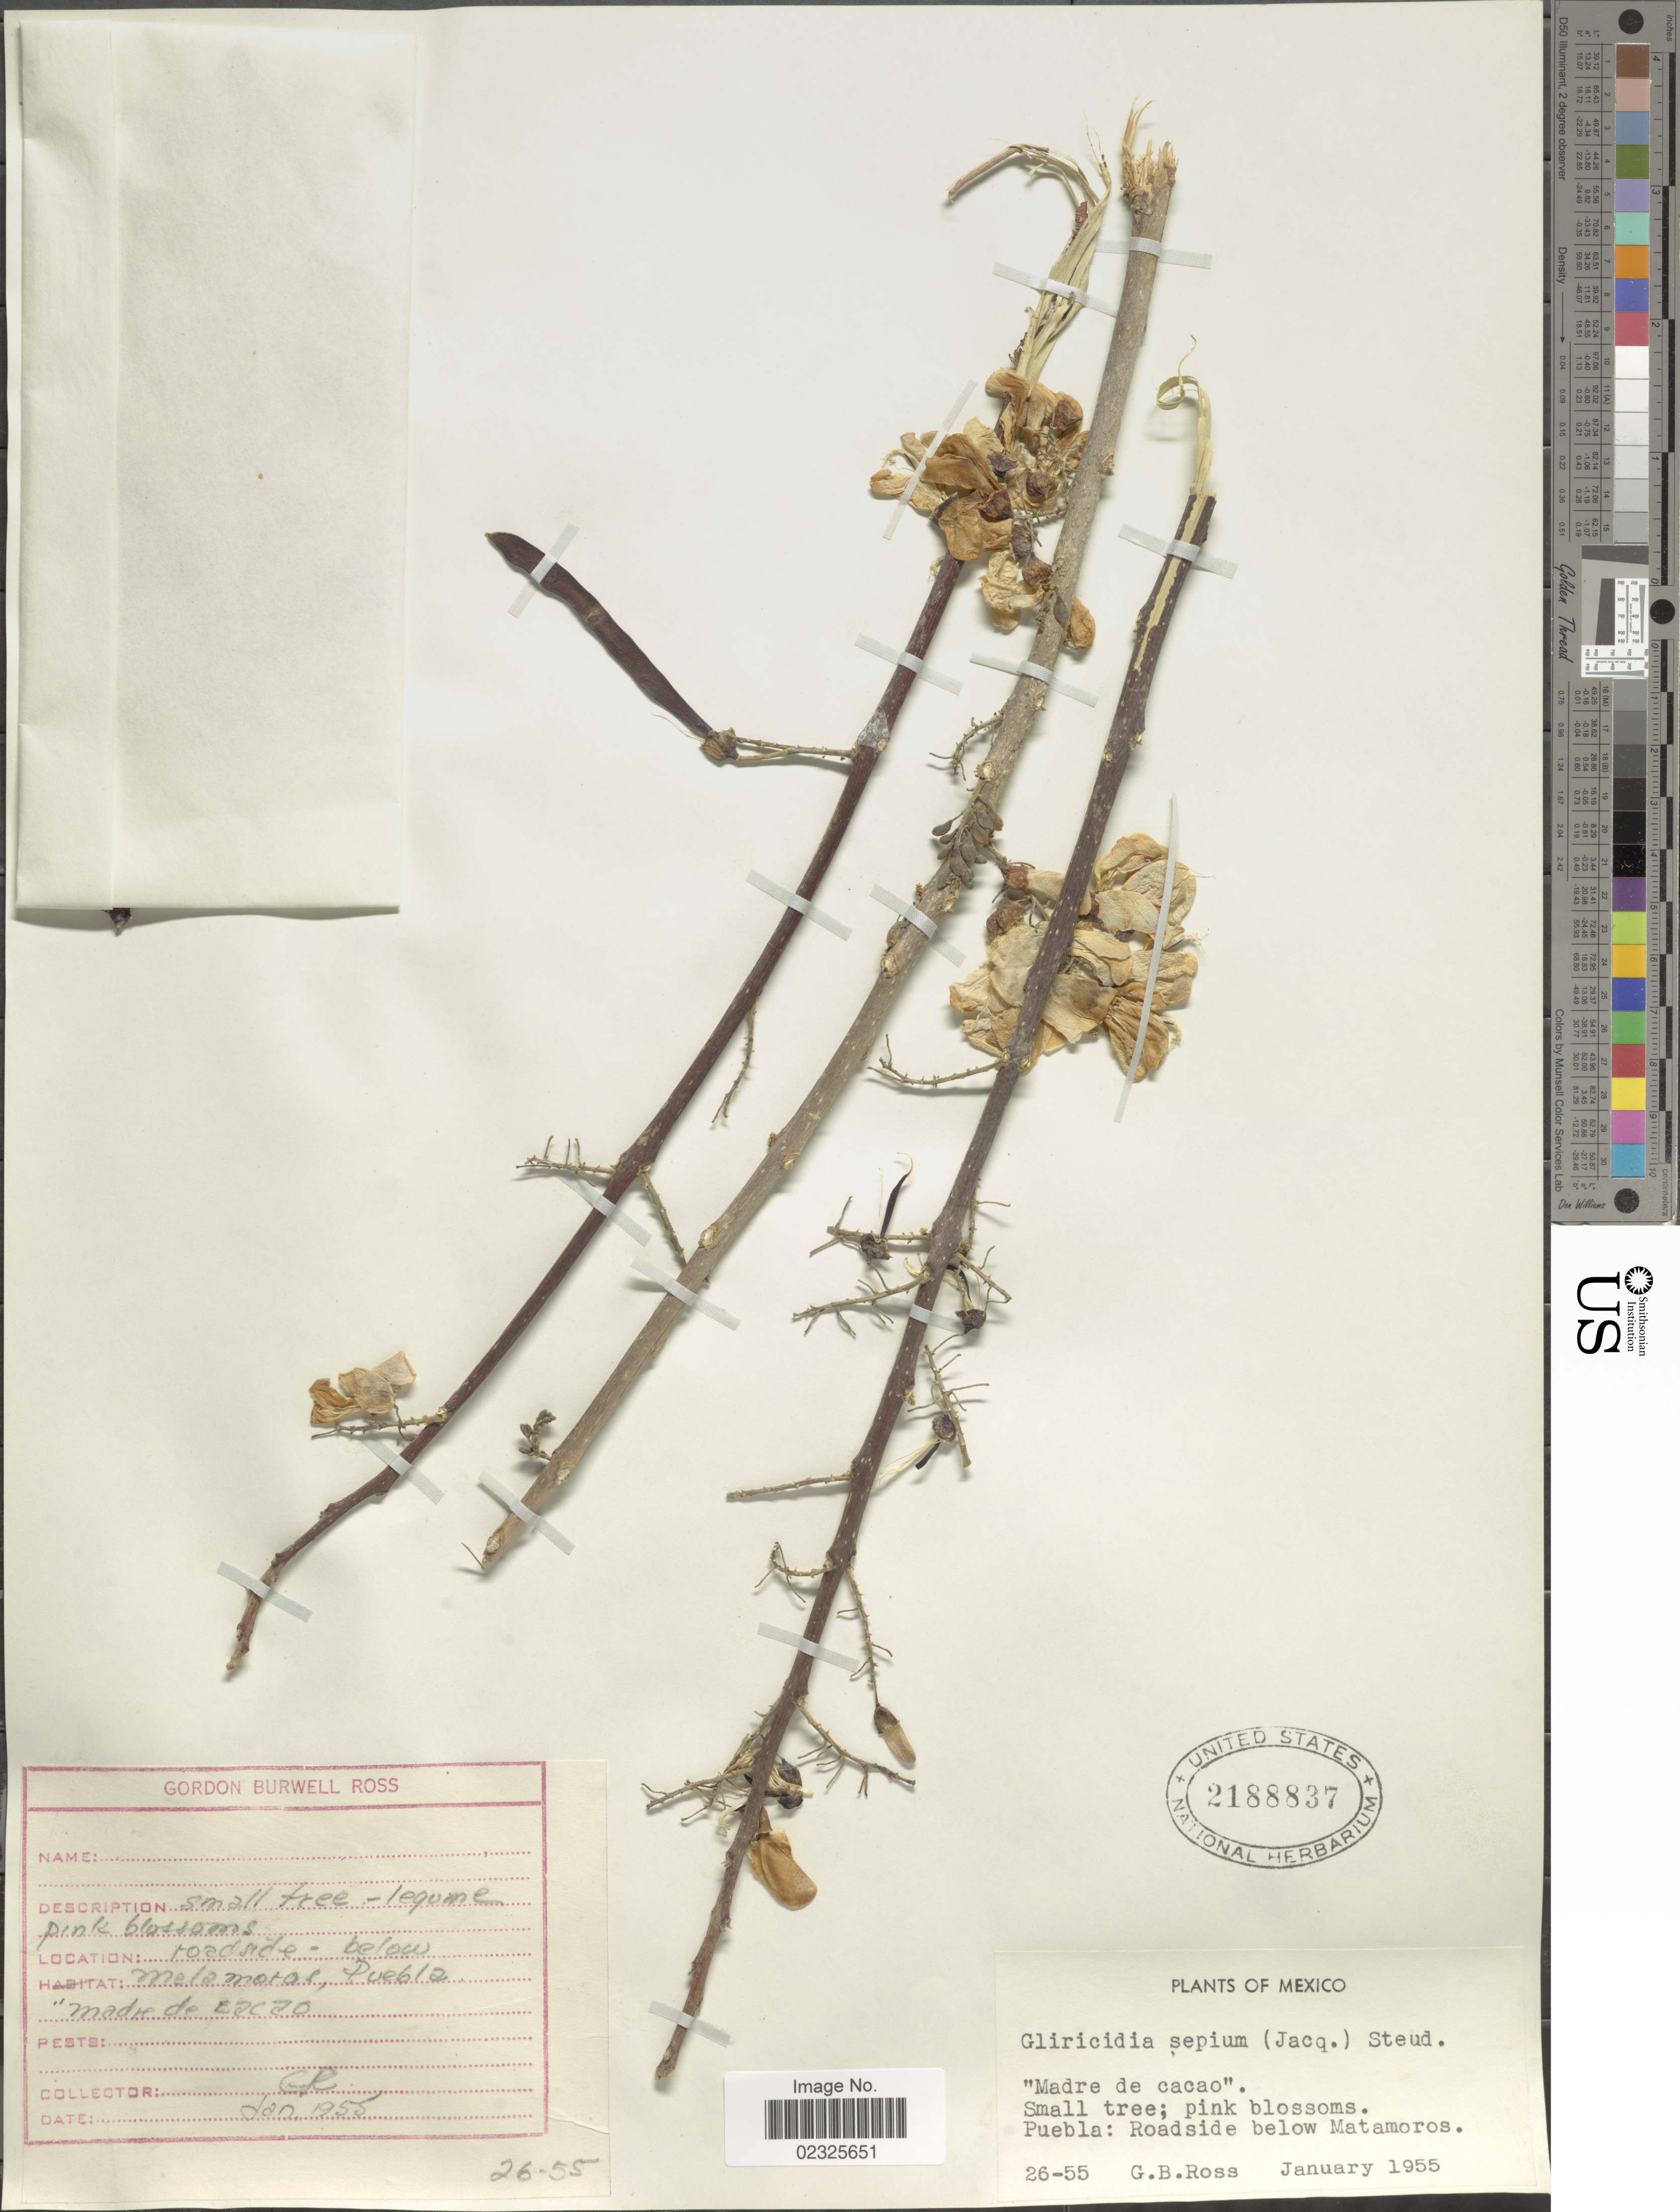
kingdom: Plantae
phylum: Tracheophyta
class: Magnoliopsida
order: Fabales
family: Fabaceae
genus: Gliricidia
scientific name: Gliricidia sepium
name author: (Jacq.) Kunth ex Walp.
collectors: G. B. Ross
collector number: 26- 55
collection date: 1955-01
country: Mexico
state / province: Puebla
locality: Roadside below Matamoros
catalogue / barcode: US 2188837